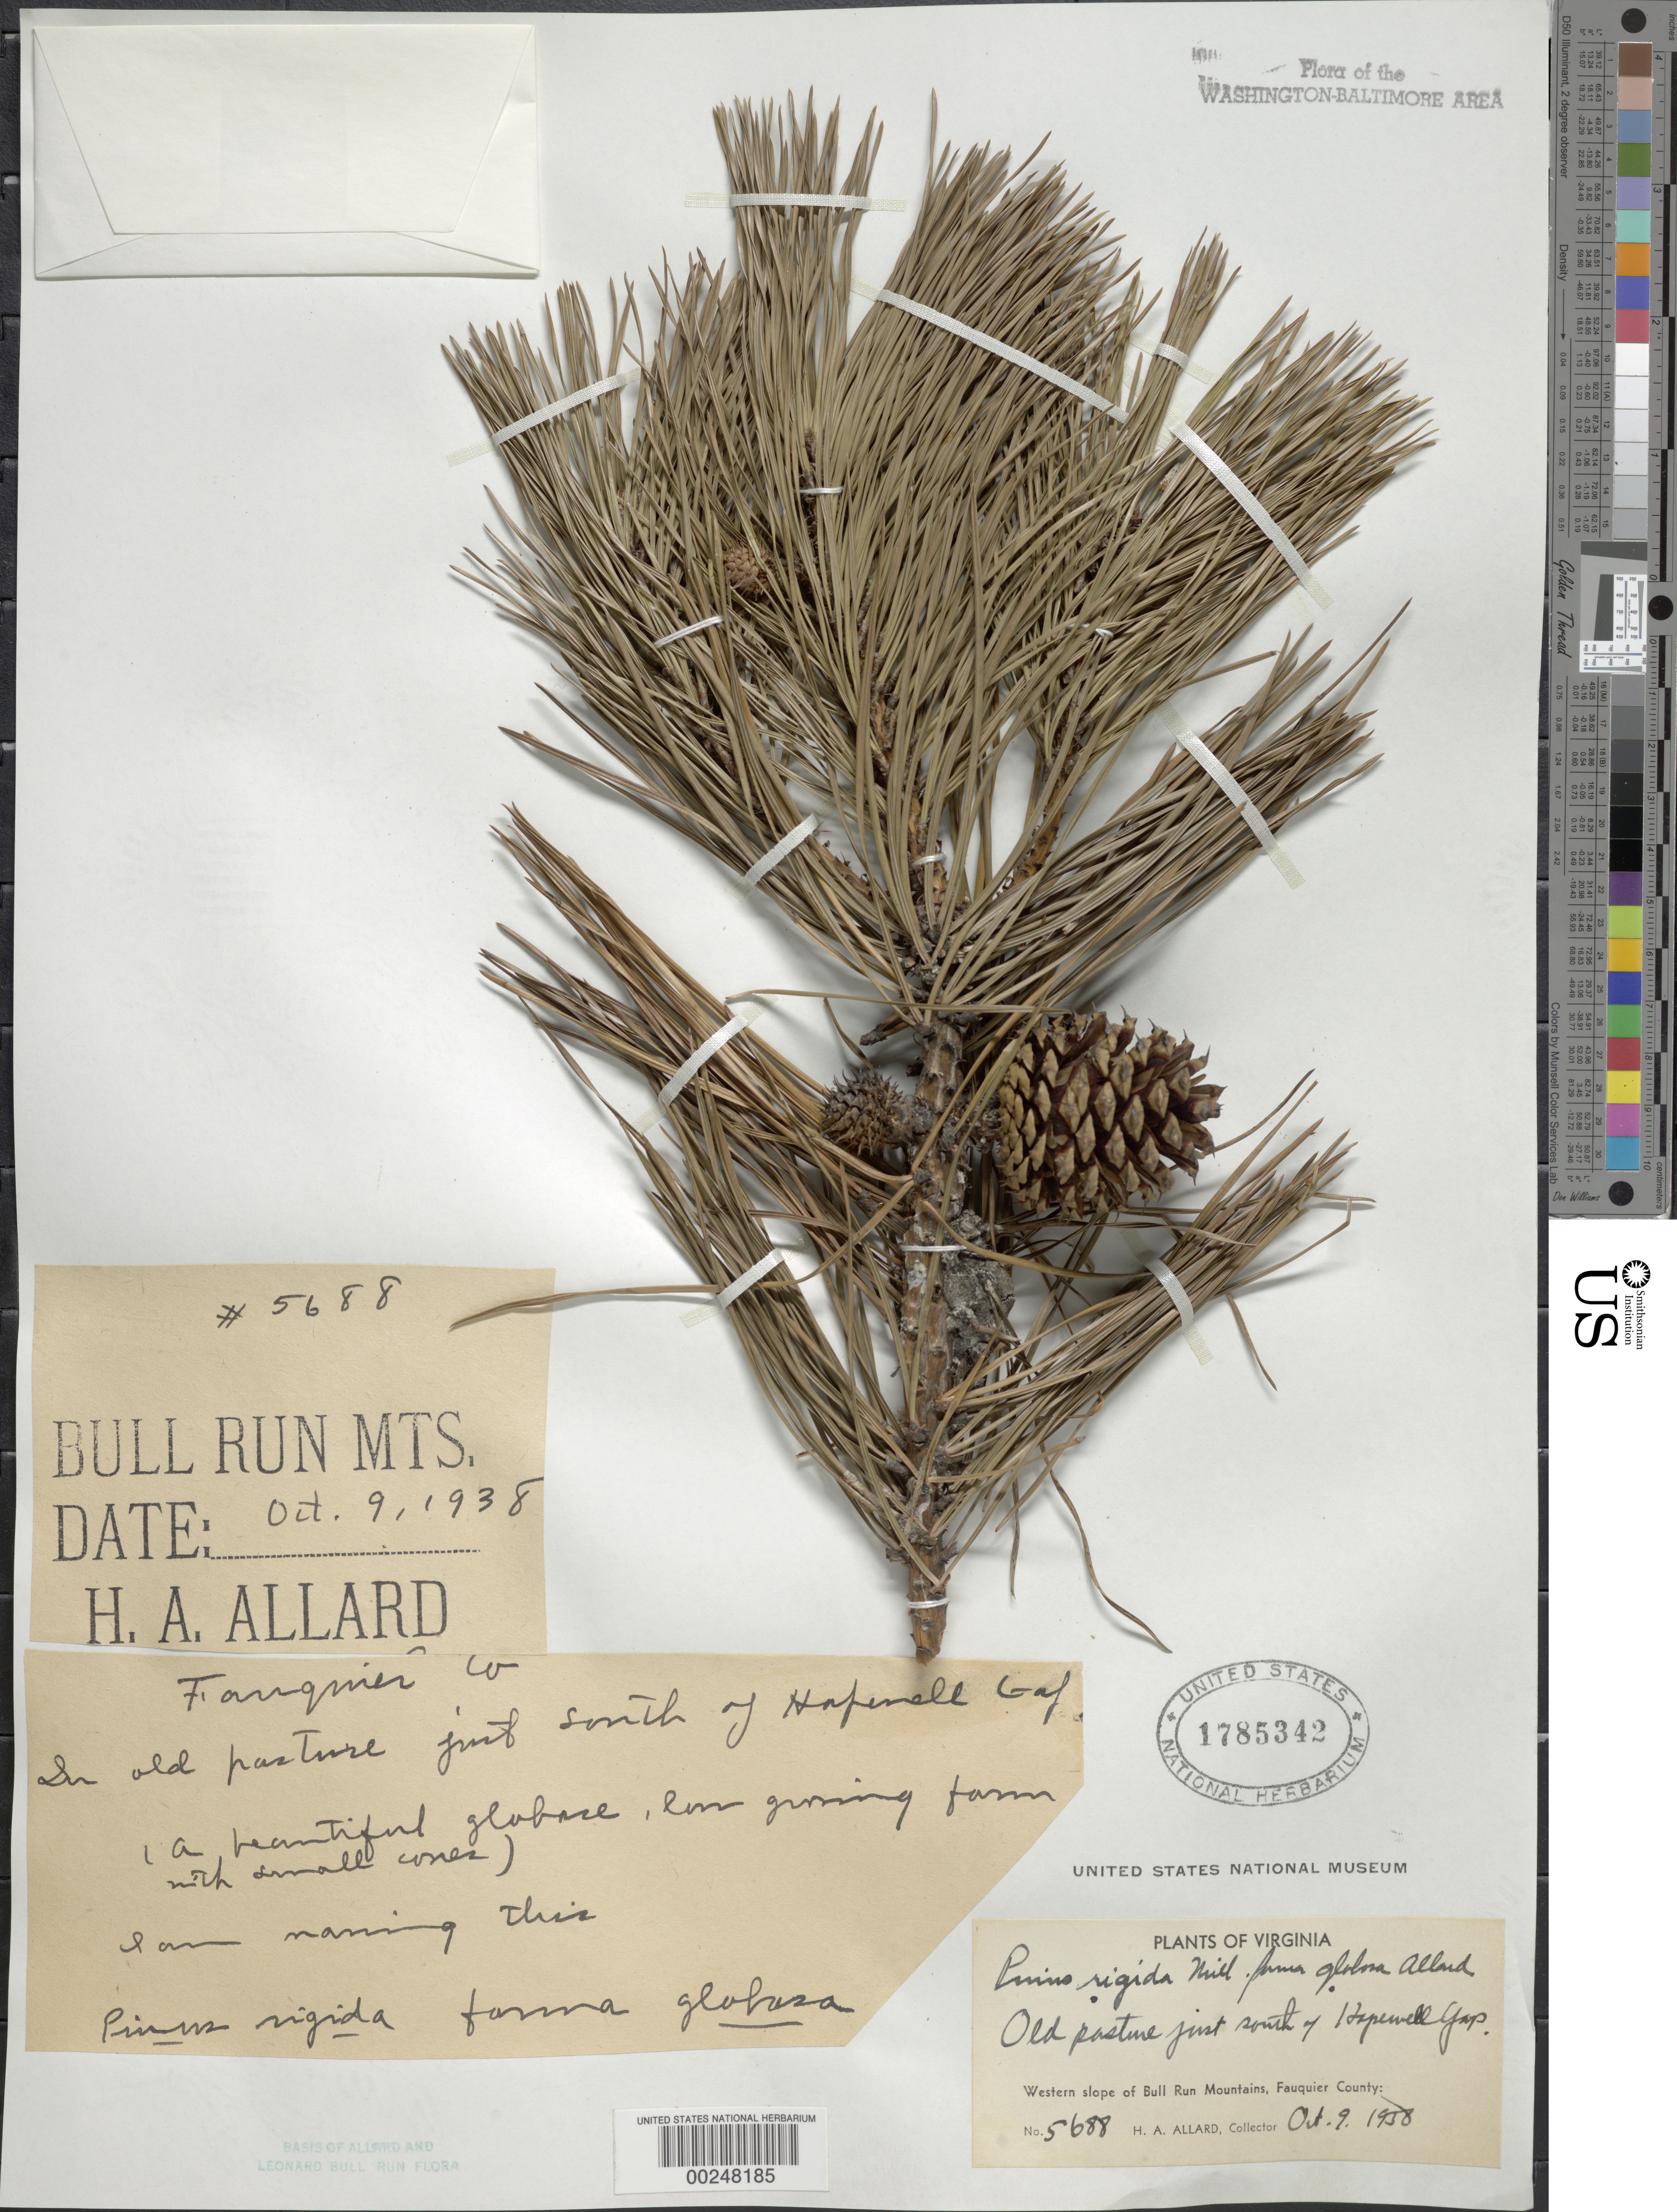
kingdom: Plantae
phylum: Tracheophyta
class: Pinopsida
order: Pinales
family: Pinaceae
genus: Pinus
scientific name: Pinus rigida f. globosa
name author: H.A. Allard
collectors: H. A. Allard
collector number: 5688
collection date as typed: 09 Oct 1938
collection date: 1938-10-09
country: United States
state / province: Virginia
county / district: Fauquier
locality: South of Hopewell Gap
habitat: Old pasture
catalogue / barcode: US 1785342